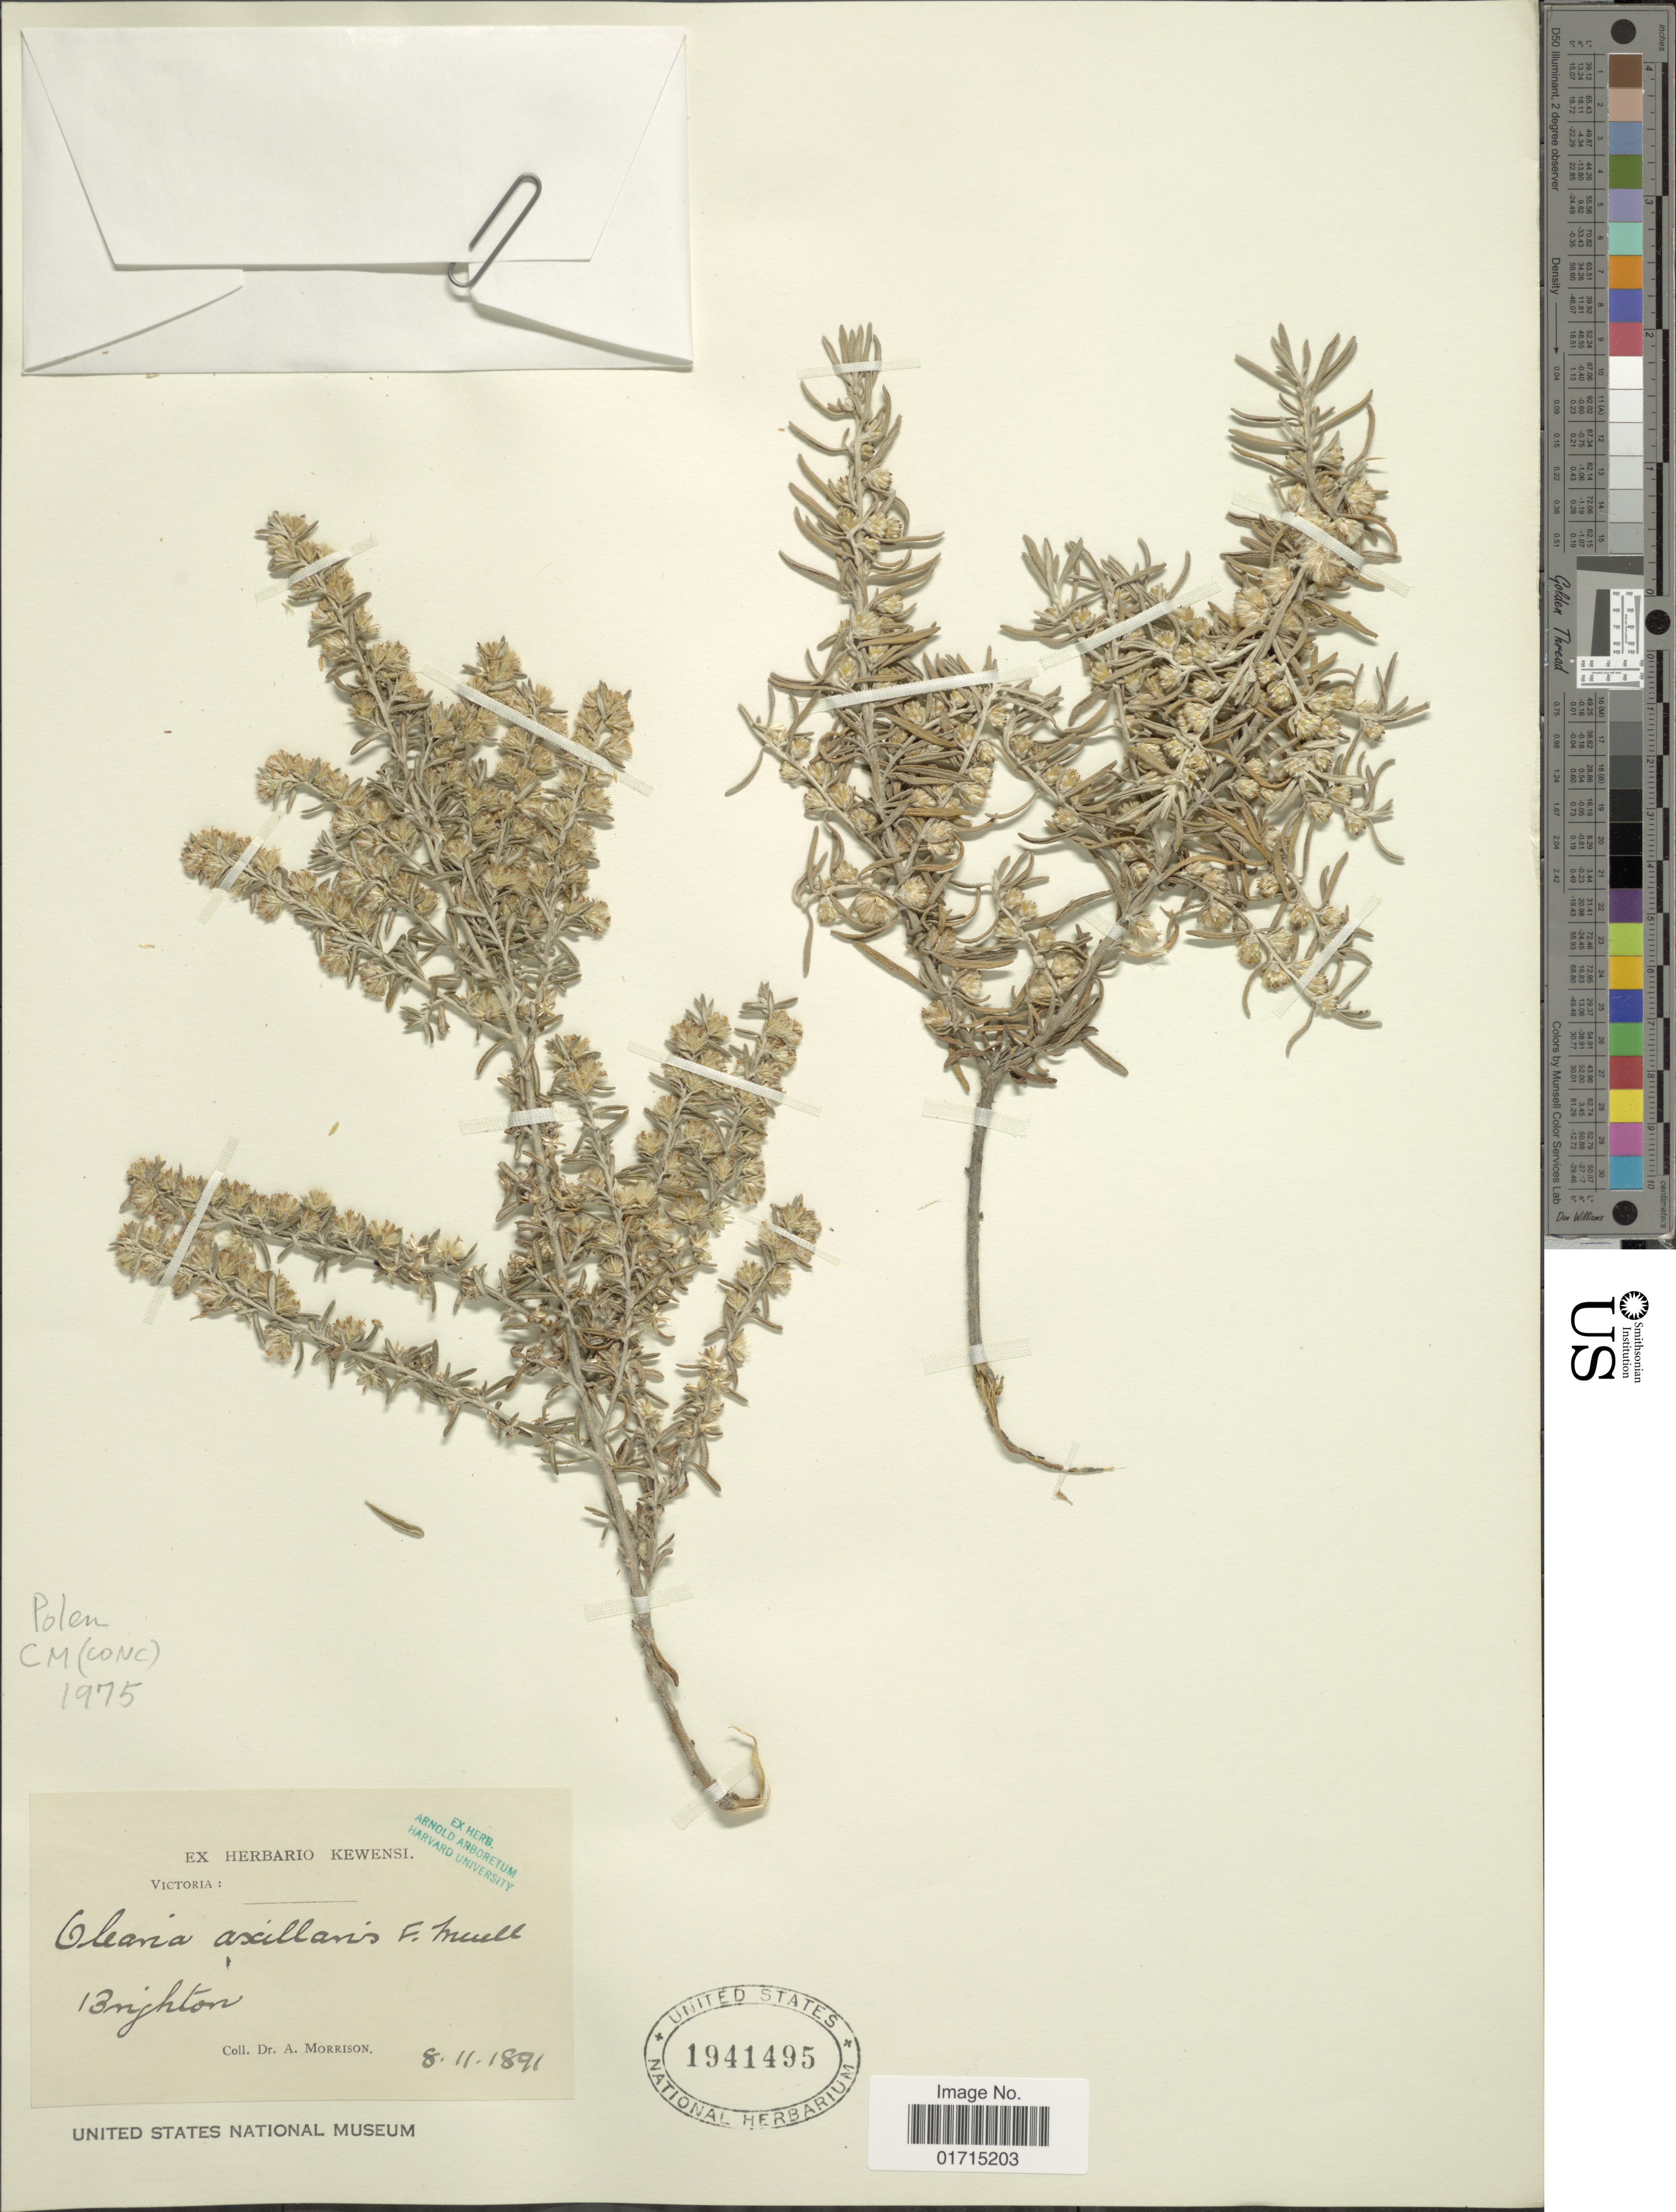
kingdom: Plantae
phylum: Tracheophyta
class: Magnoliopsida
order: Asterales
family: Asteraceae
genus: Olearia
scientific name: Olearia axillaris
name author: (DC.) F. Muell. ex Benth.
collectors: A. Morrison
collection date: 1891-11-08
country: Australia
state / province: Victoria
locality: Victoria. Brighton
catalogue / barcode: US 1941495